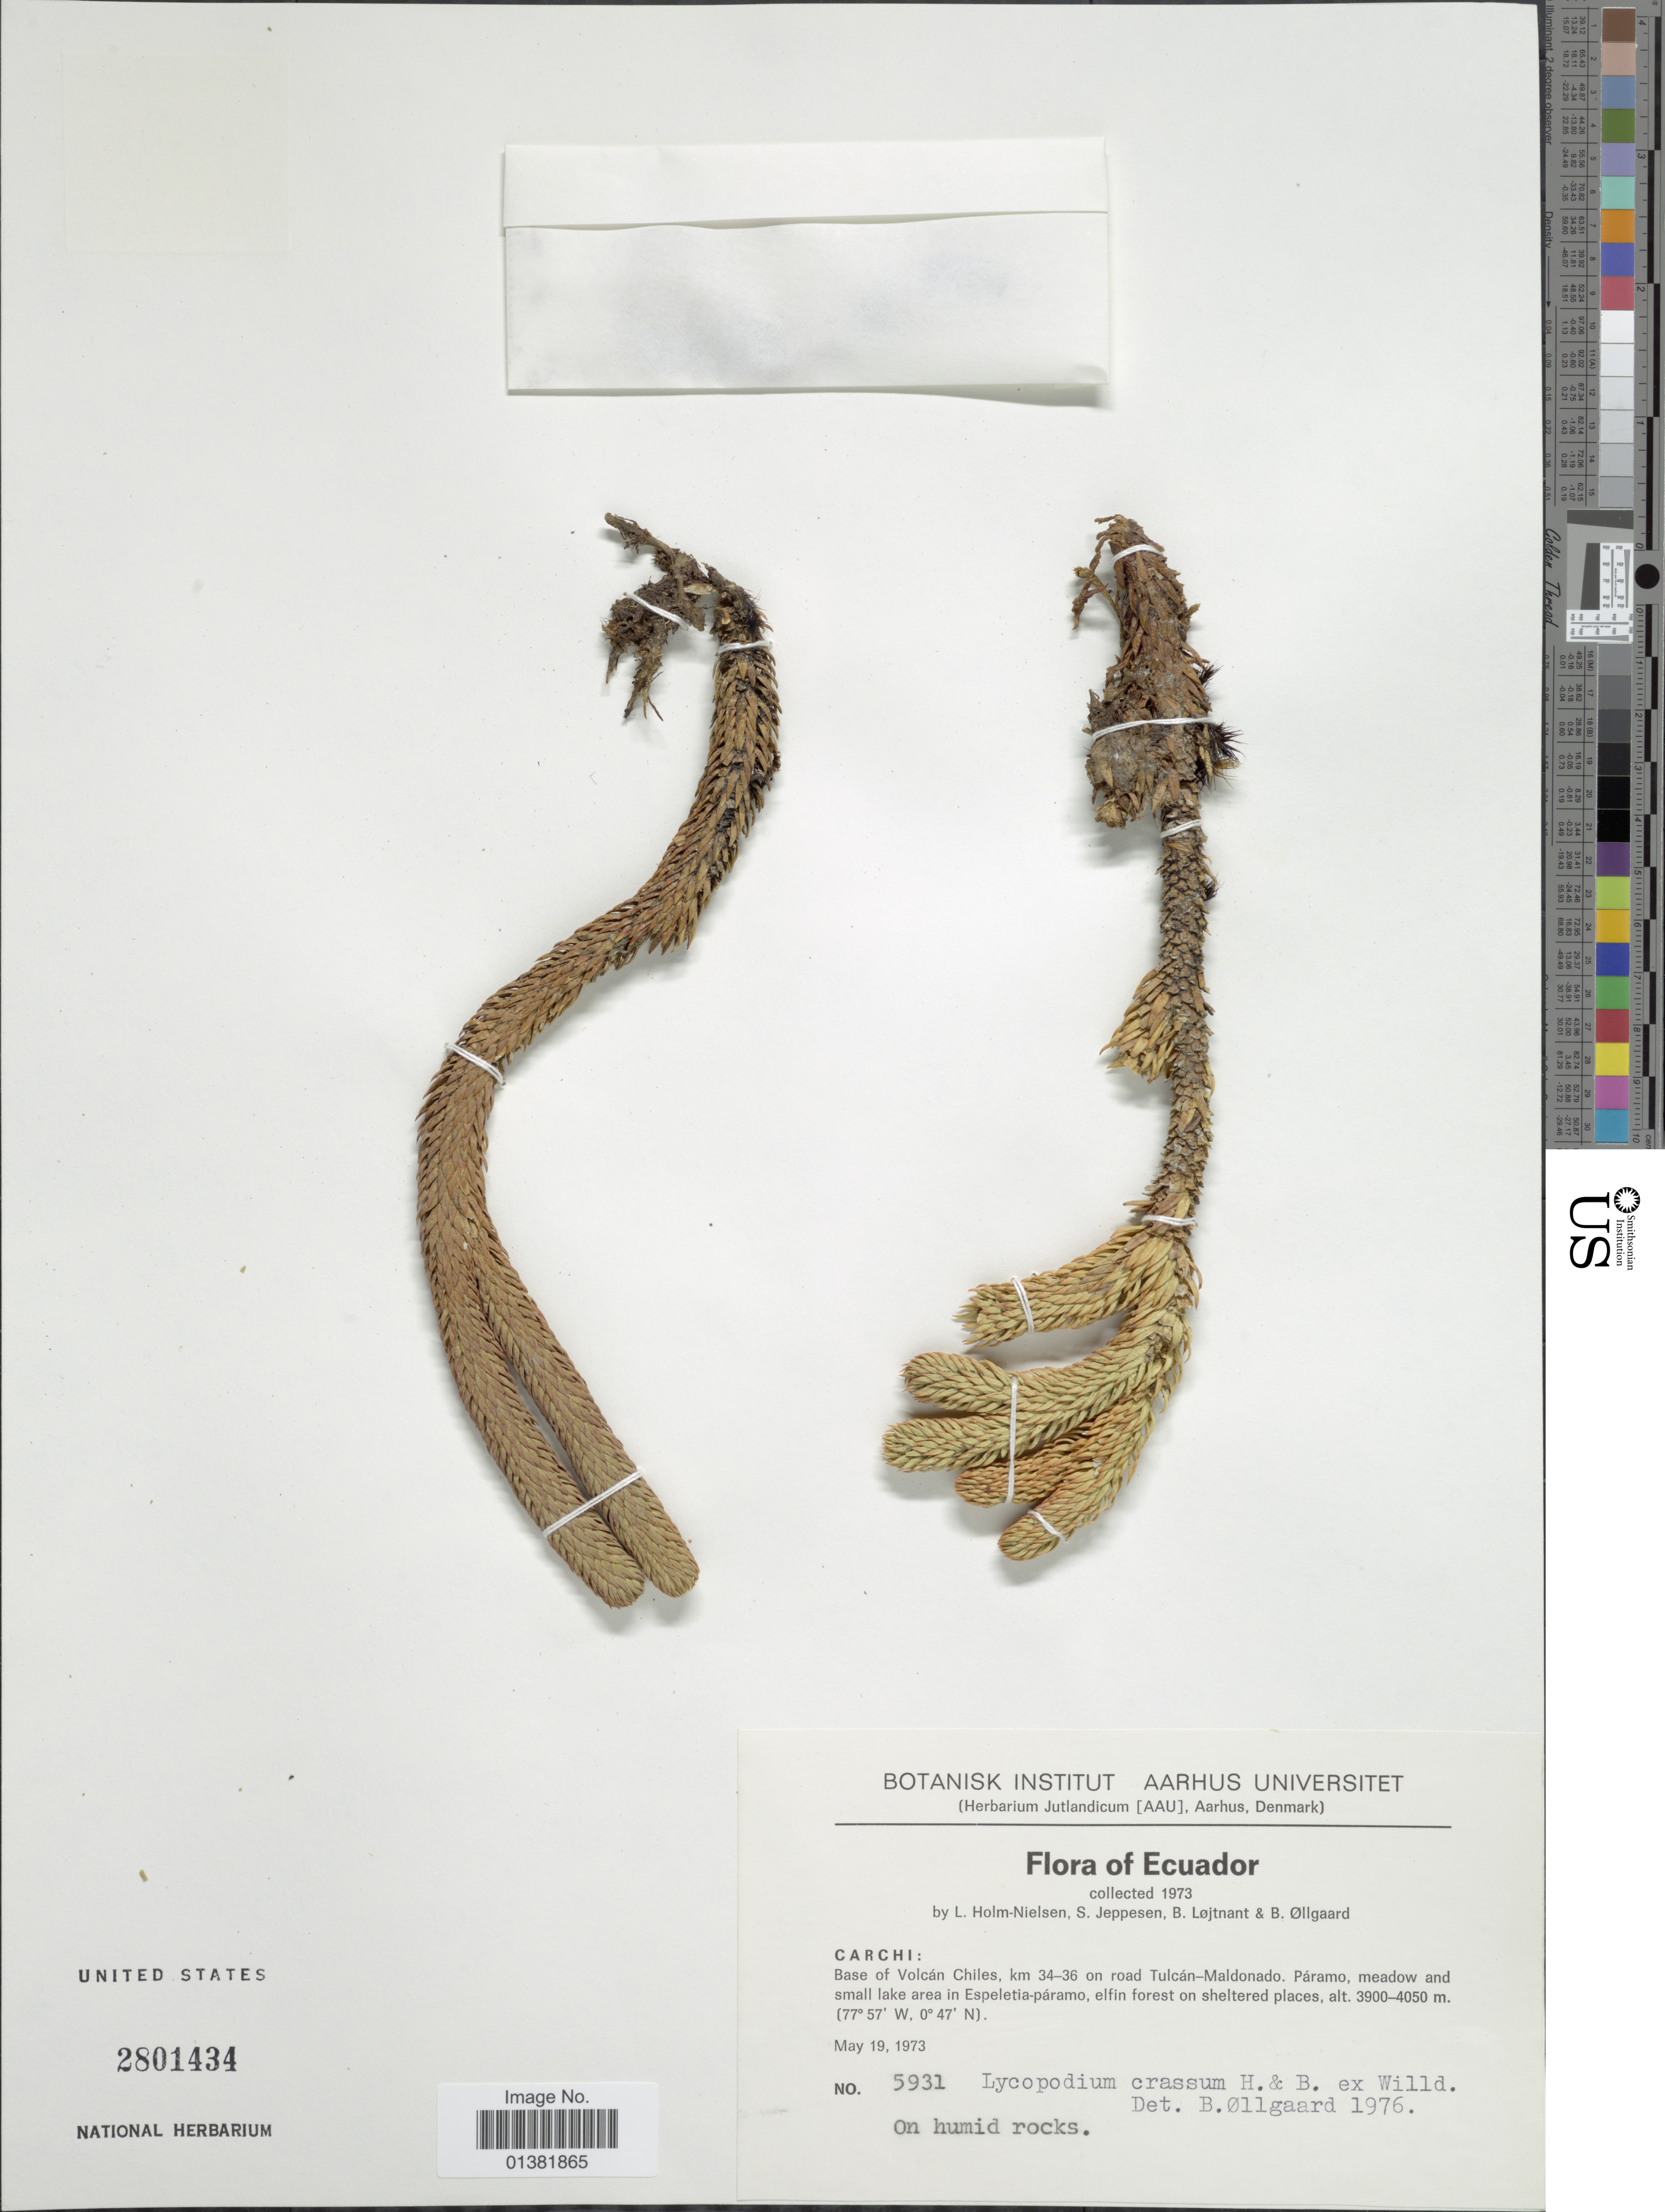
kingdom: Plantae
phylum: Tracheophyta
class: Lycopodiopsida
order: Lycopodiales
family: Lycopodiaceae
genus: Phlegmariurus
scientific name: Phlegmariurus crassus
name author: (Humb. & Bonpl. ex Willd.) B. Øllg.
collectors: L. B. Holm-Nielsen, S. Jeppesen, B. Löjtnant & B. Øllgaard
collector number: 5931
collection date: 1973-05-19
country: Ecuador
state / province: Carchi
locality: Base of Volcán Chiles, km 34-36 on road Tulcán-Maldonado. Páramo, meadow and small lake area in Espeletia-páramo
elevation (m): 3900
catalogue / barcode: US 2801434